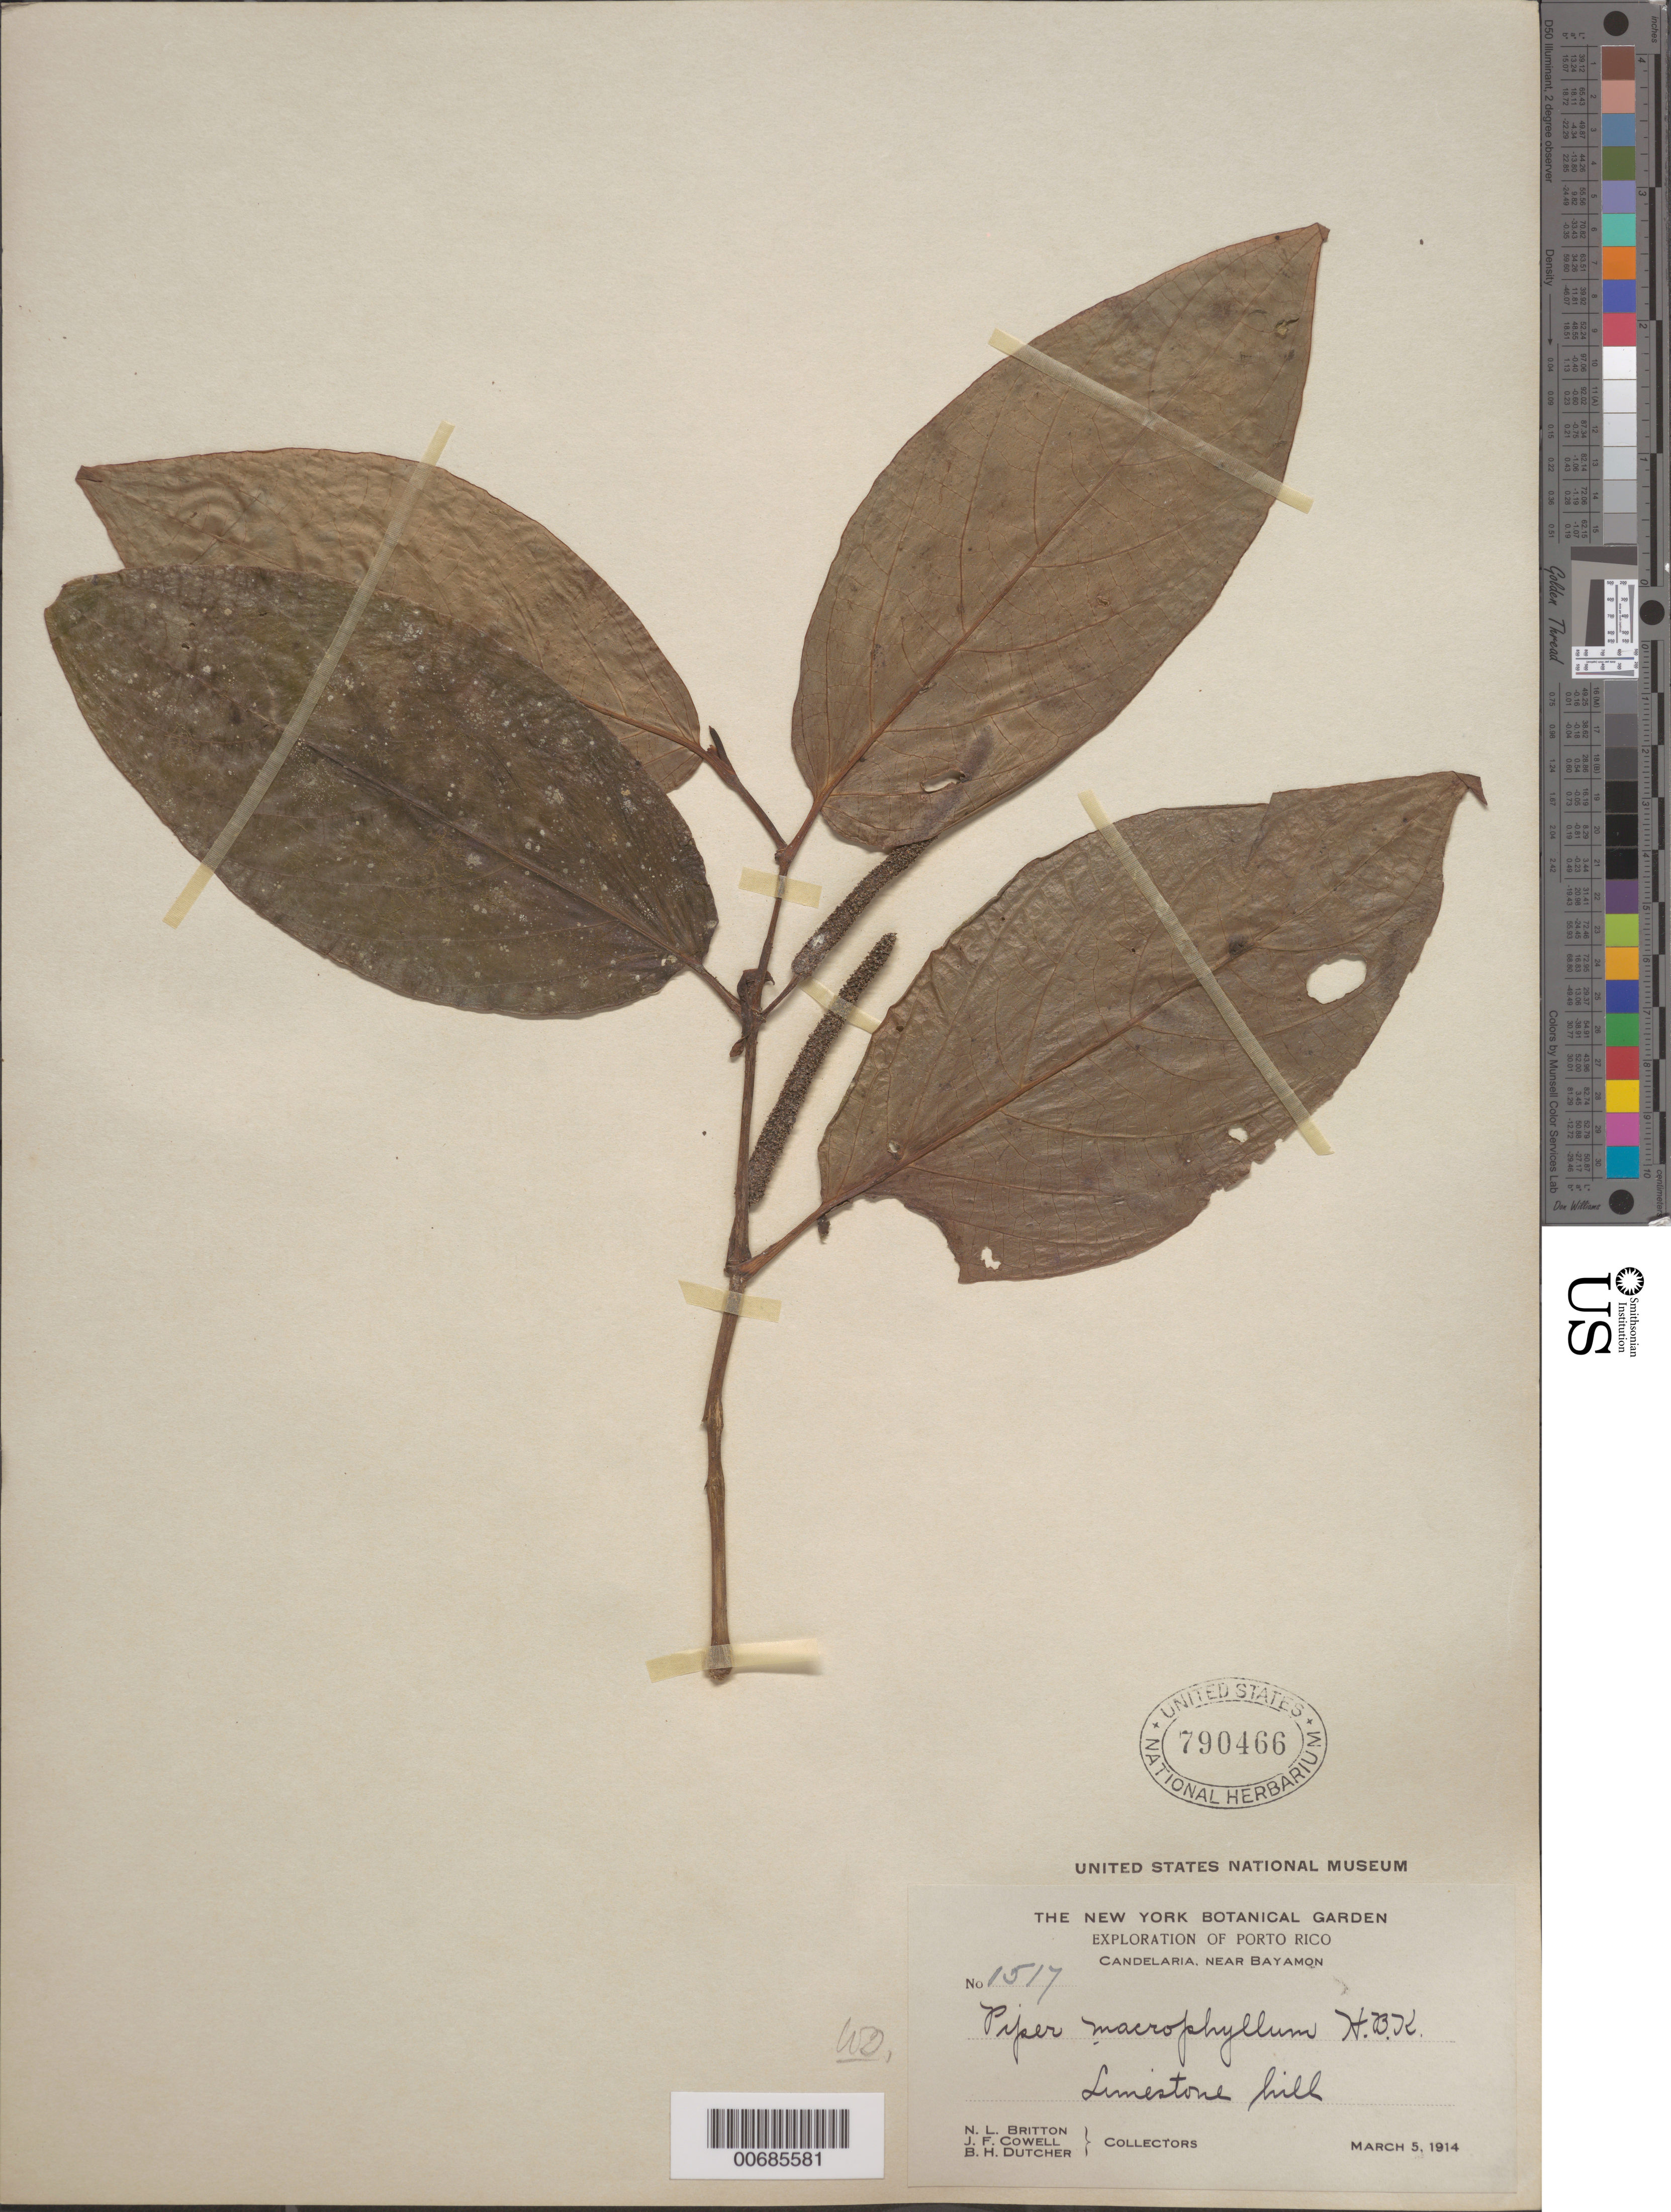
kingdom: Plantae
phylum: Tracheophyta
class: Magnoliopsida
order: Piperales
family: Piperaceae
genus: Piper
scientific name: Piper macrophyllum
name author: Kunth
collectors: N. Britton, J. F. Cowell & B. H. Dutcher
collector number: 1517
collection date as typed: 05 Mar 1914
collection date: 1914-03-05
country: Puerto Rico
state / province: Candelaria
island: Greater Antilles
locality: Candelaria, near Bayamon Limestone hill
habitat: Limestone hill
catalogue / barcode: US 790466